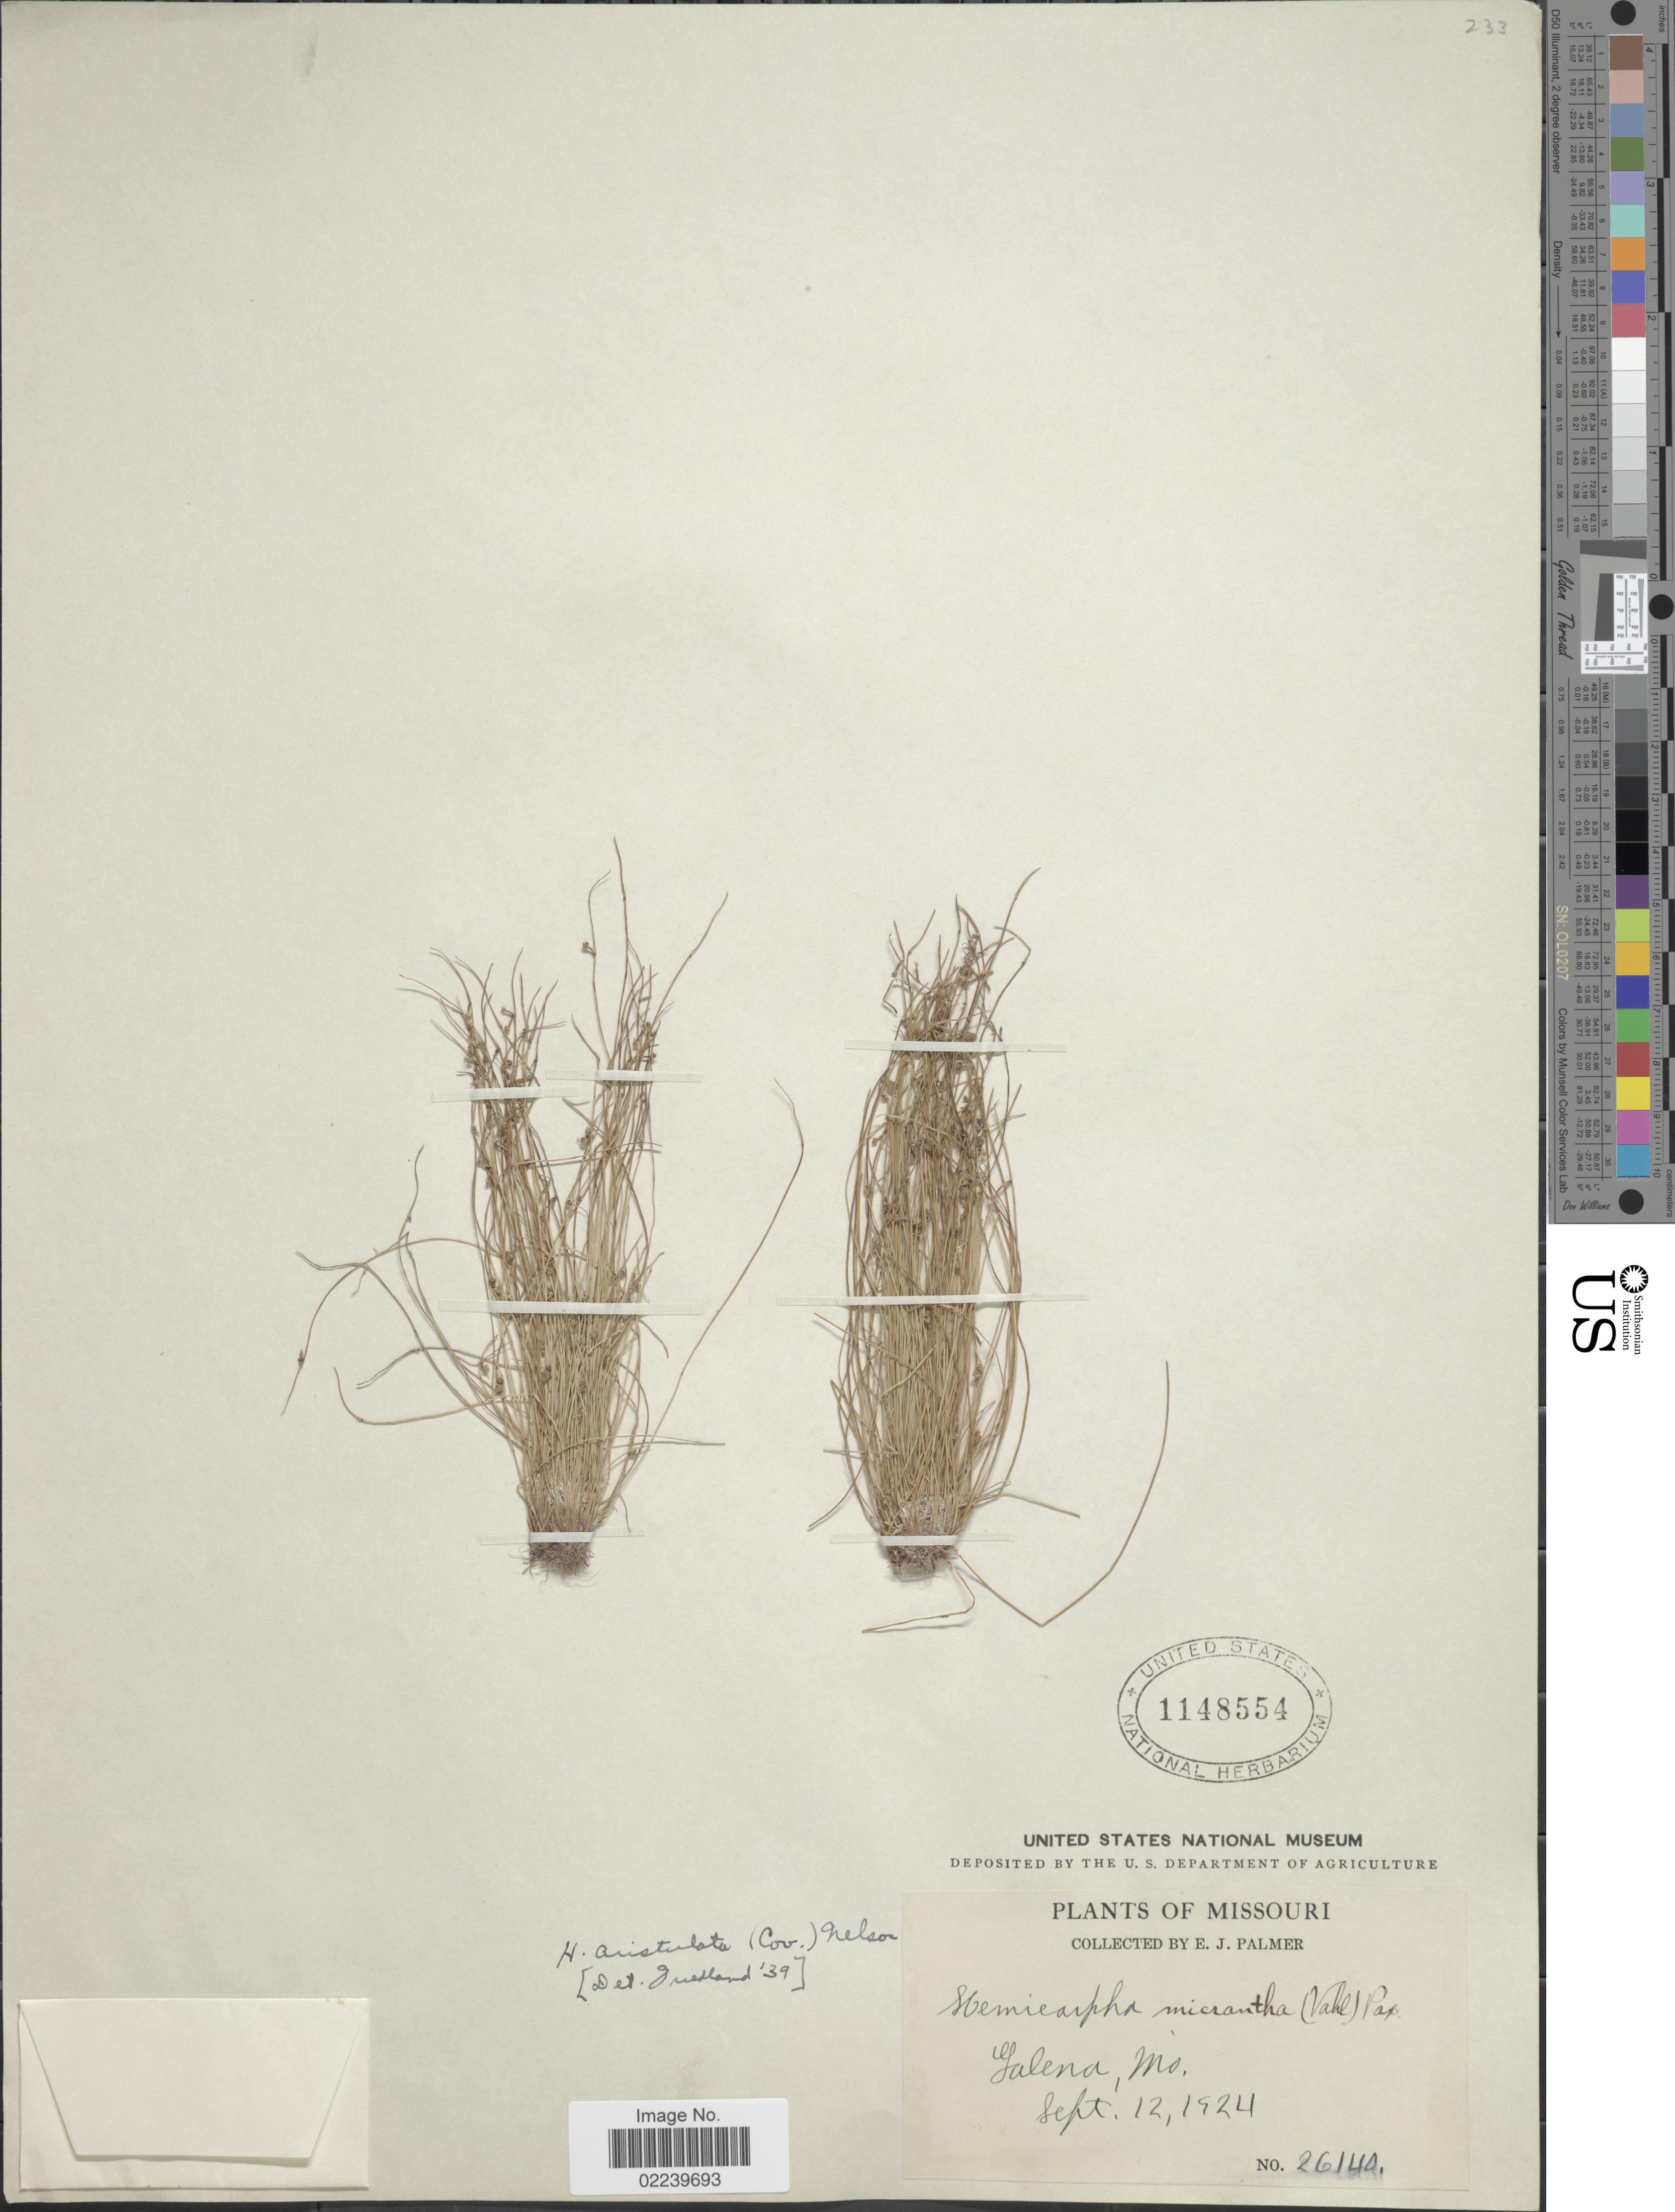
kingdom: Plantae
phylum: Tracheophyta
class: Liliopsida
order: Poales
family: Cyperaceae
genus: Cyperus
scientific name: Cyperus aristulatus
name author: (Coville) Bauters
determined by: Strong, M. T., (US), Smithsonian Institution - National Museum of Natural History (UNITED STATES)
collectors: E. J. Palmer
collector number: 26140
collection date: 1924-09-12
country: United States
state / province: Missouri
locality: Galena, Mo.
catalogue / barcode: US 1148554